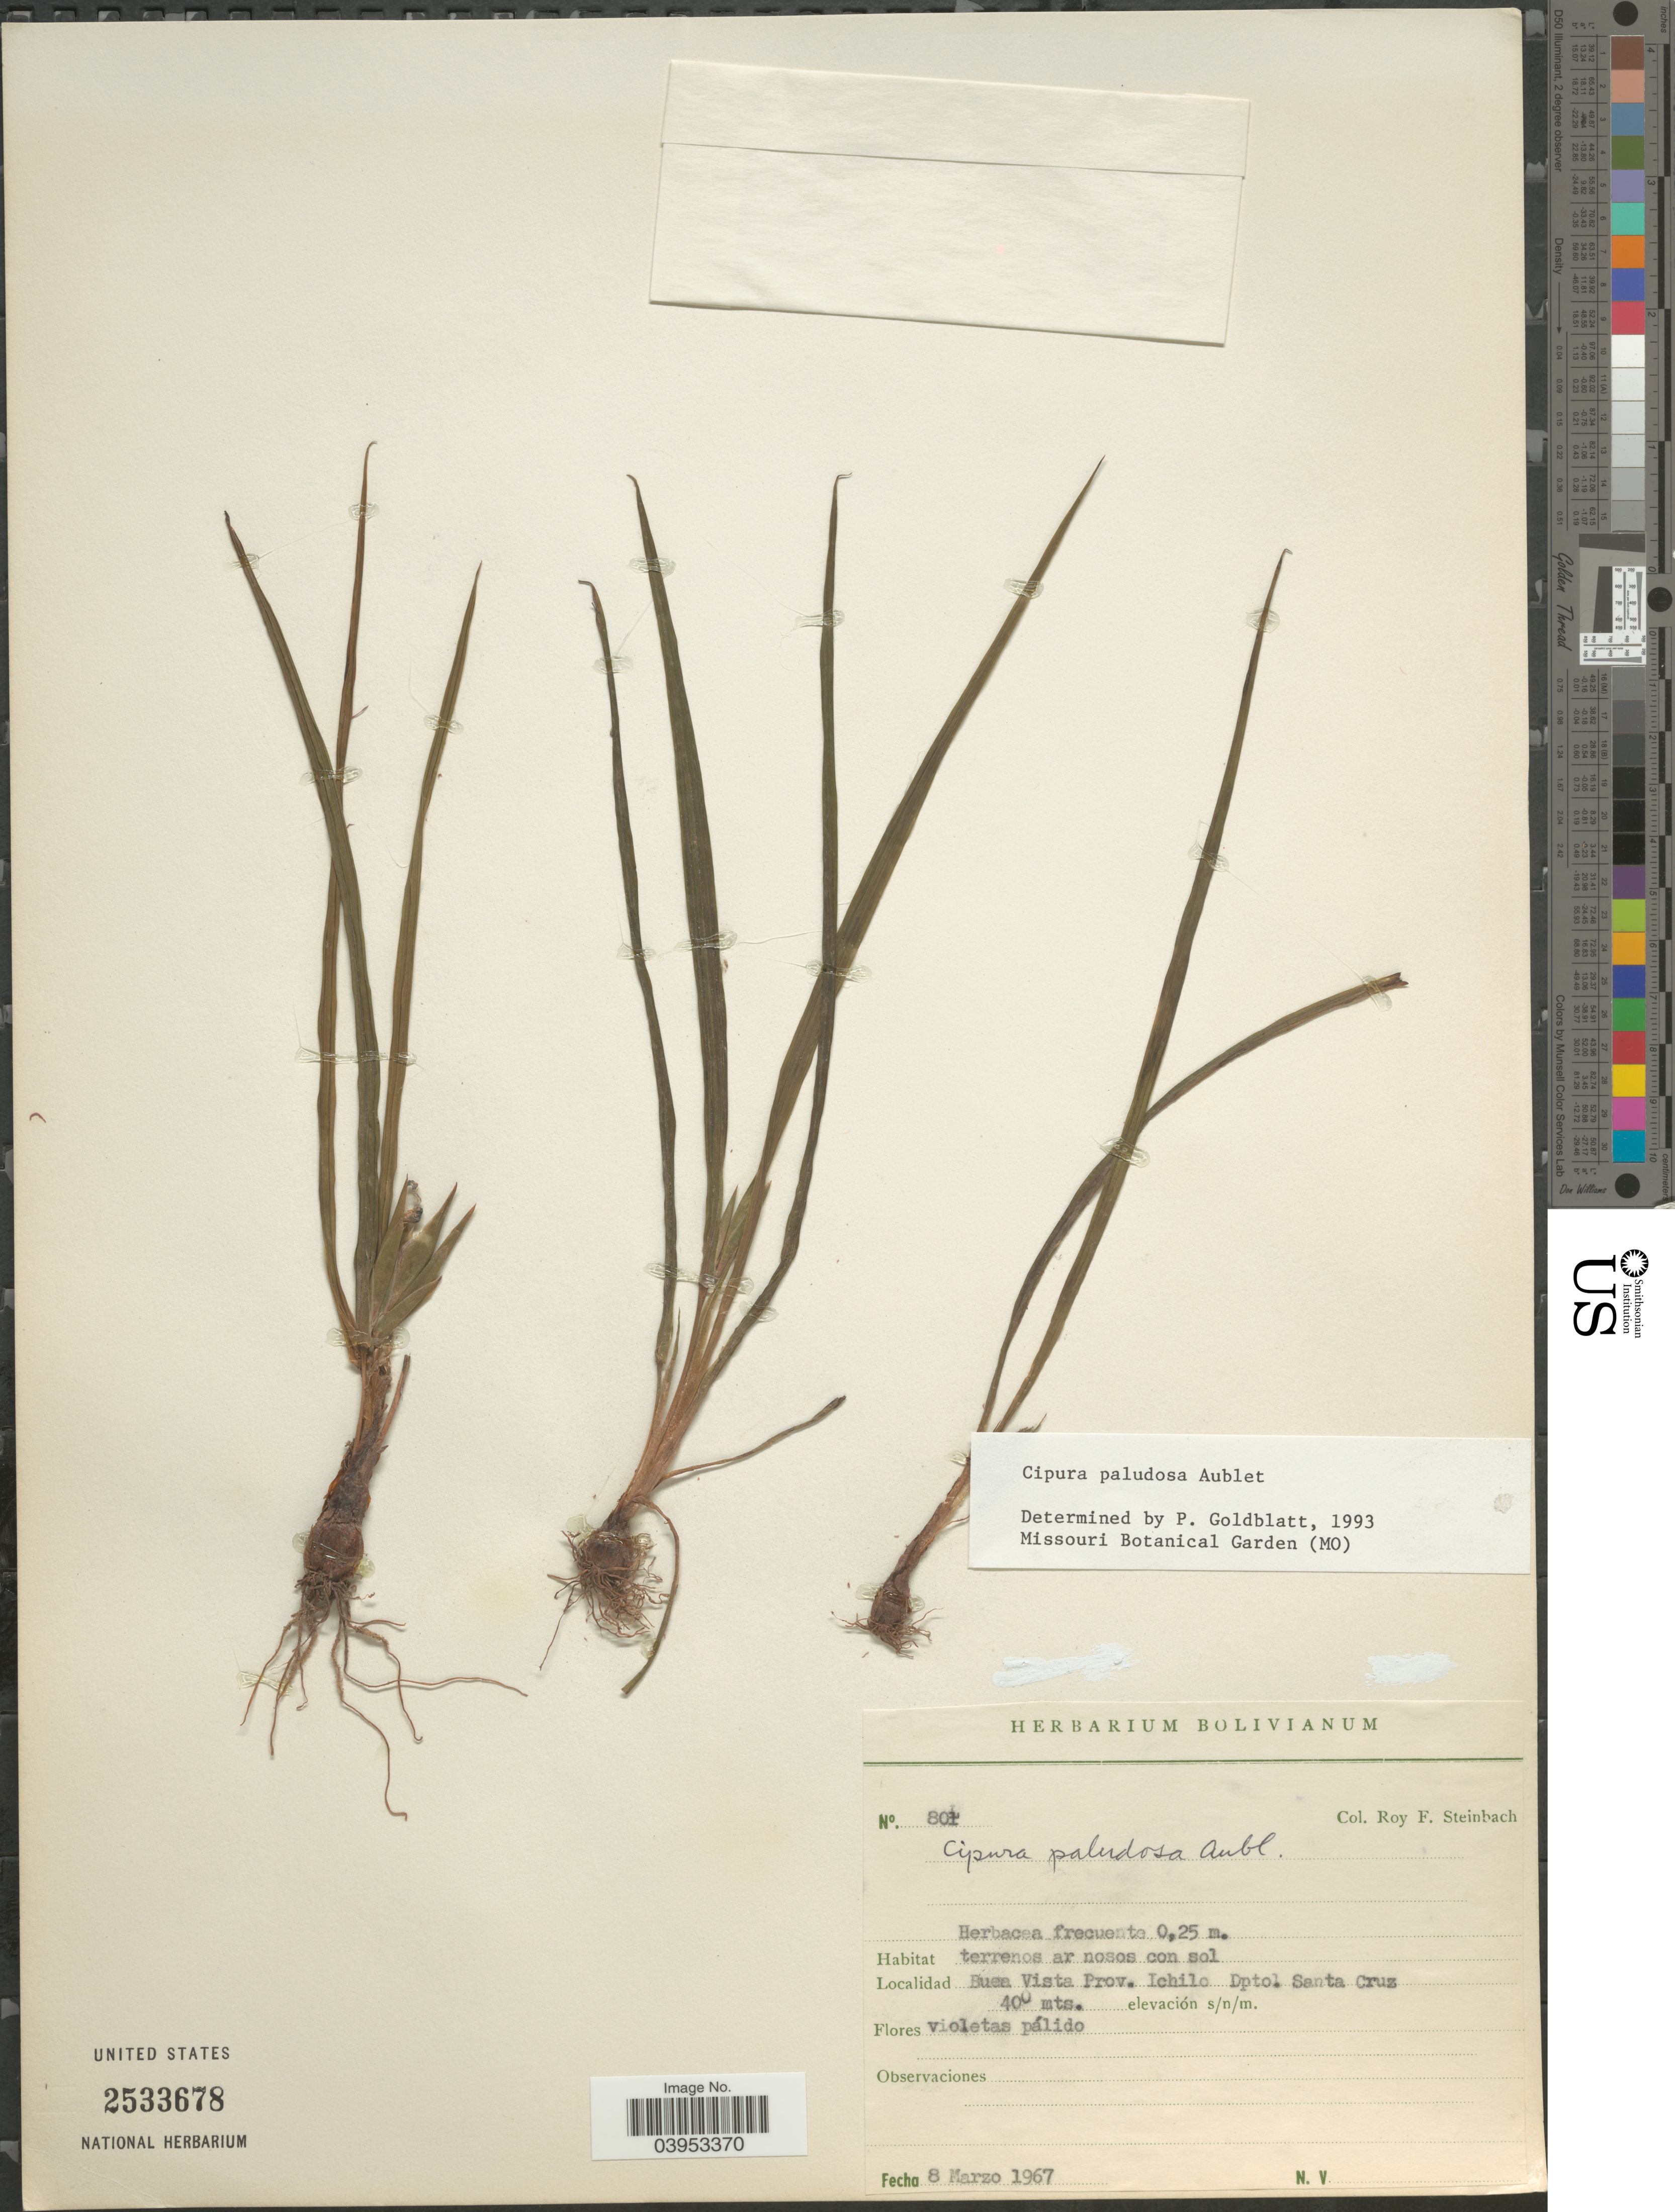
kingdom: Plantae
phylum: Tracheophyta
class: Liliopsida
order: Asparagales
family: Iridaceae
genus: Cipura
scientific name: Cipura paludosa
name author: Aubl.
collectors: R. F. Steinbach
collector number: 801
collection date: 1967-03-08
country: Bolivia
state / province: Santa Cruz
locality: Buena Vista Prov. Ichilo Dpto. Santa Cruz.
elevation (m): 400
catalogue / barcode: US 2533678